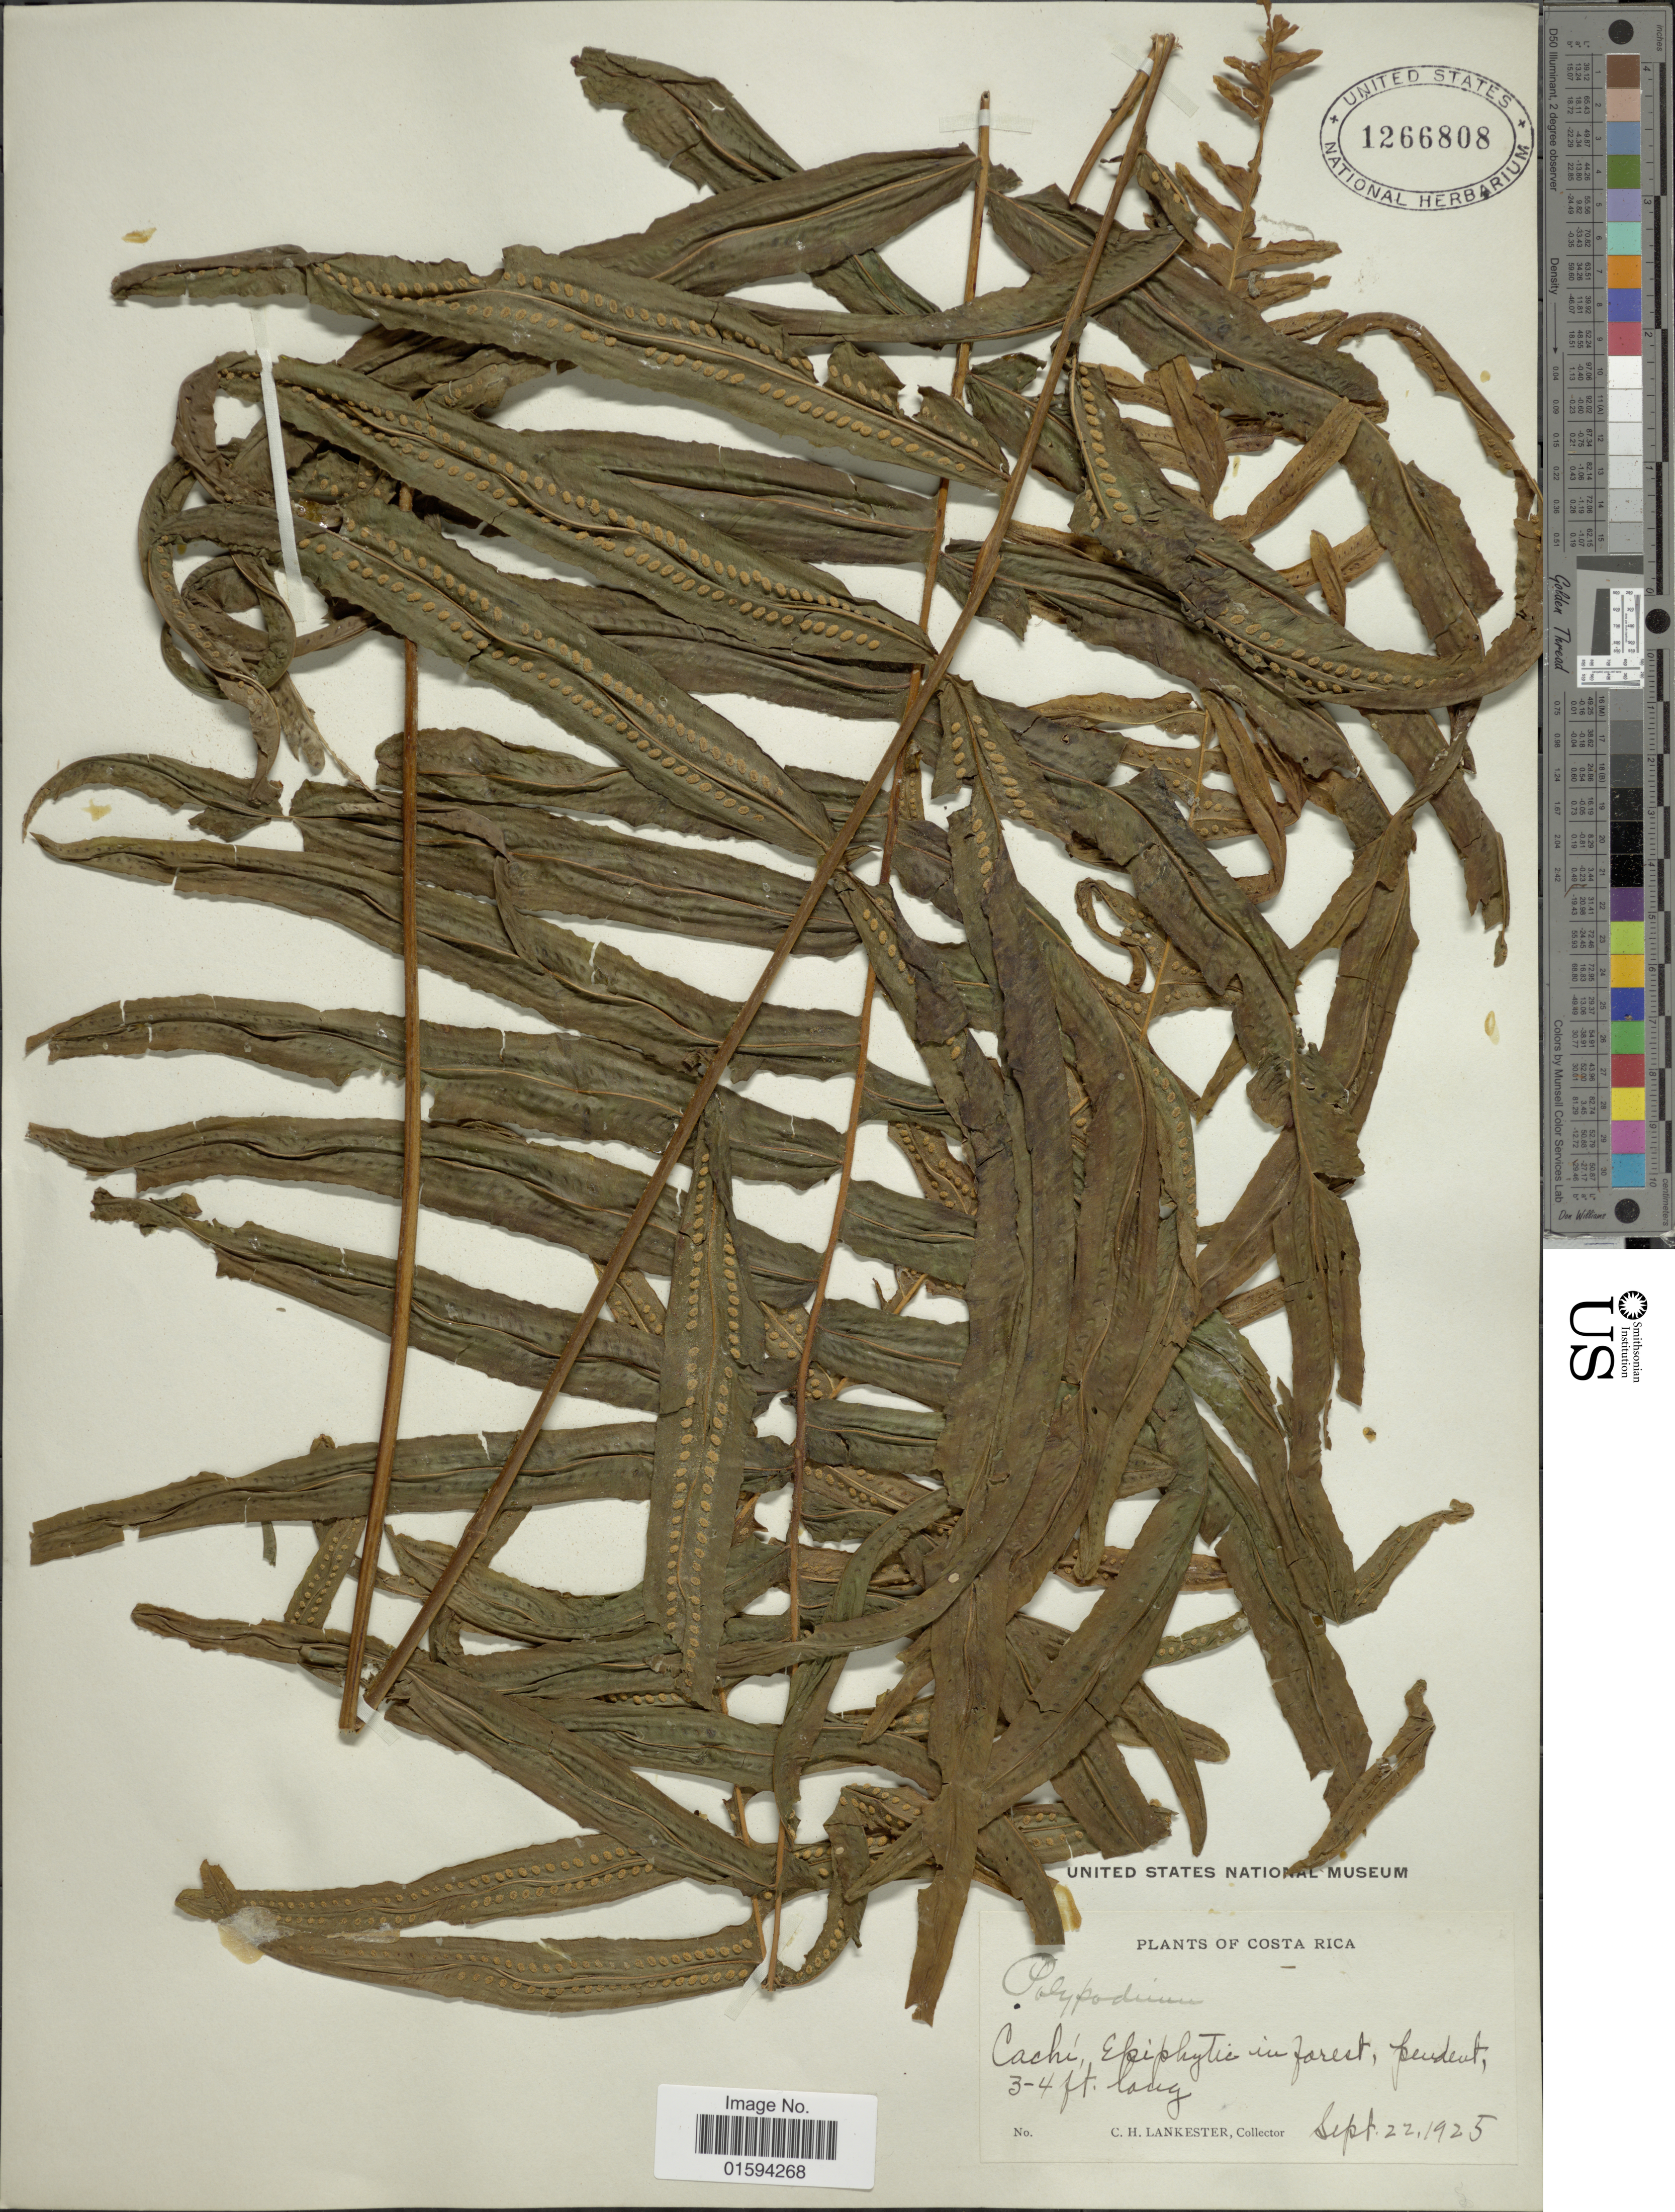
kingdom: Plantae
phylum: Tracheophyta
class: Polypodiopsida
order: Polypodiales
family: Polypodiaceae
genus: Polypodium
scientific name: Polypodium plectolepidioides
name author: Rosenst.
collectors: C. H. Lankester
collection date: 1925-09-22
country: Costa Rica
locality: Cachi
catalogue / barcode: US 1266808